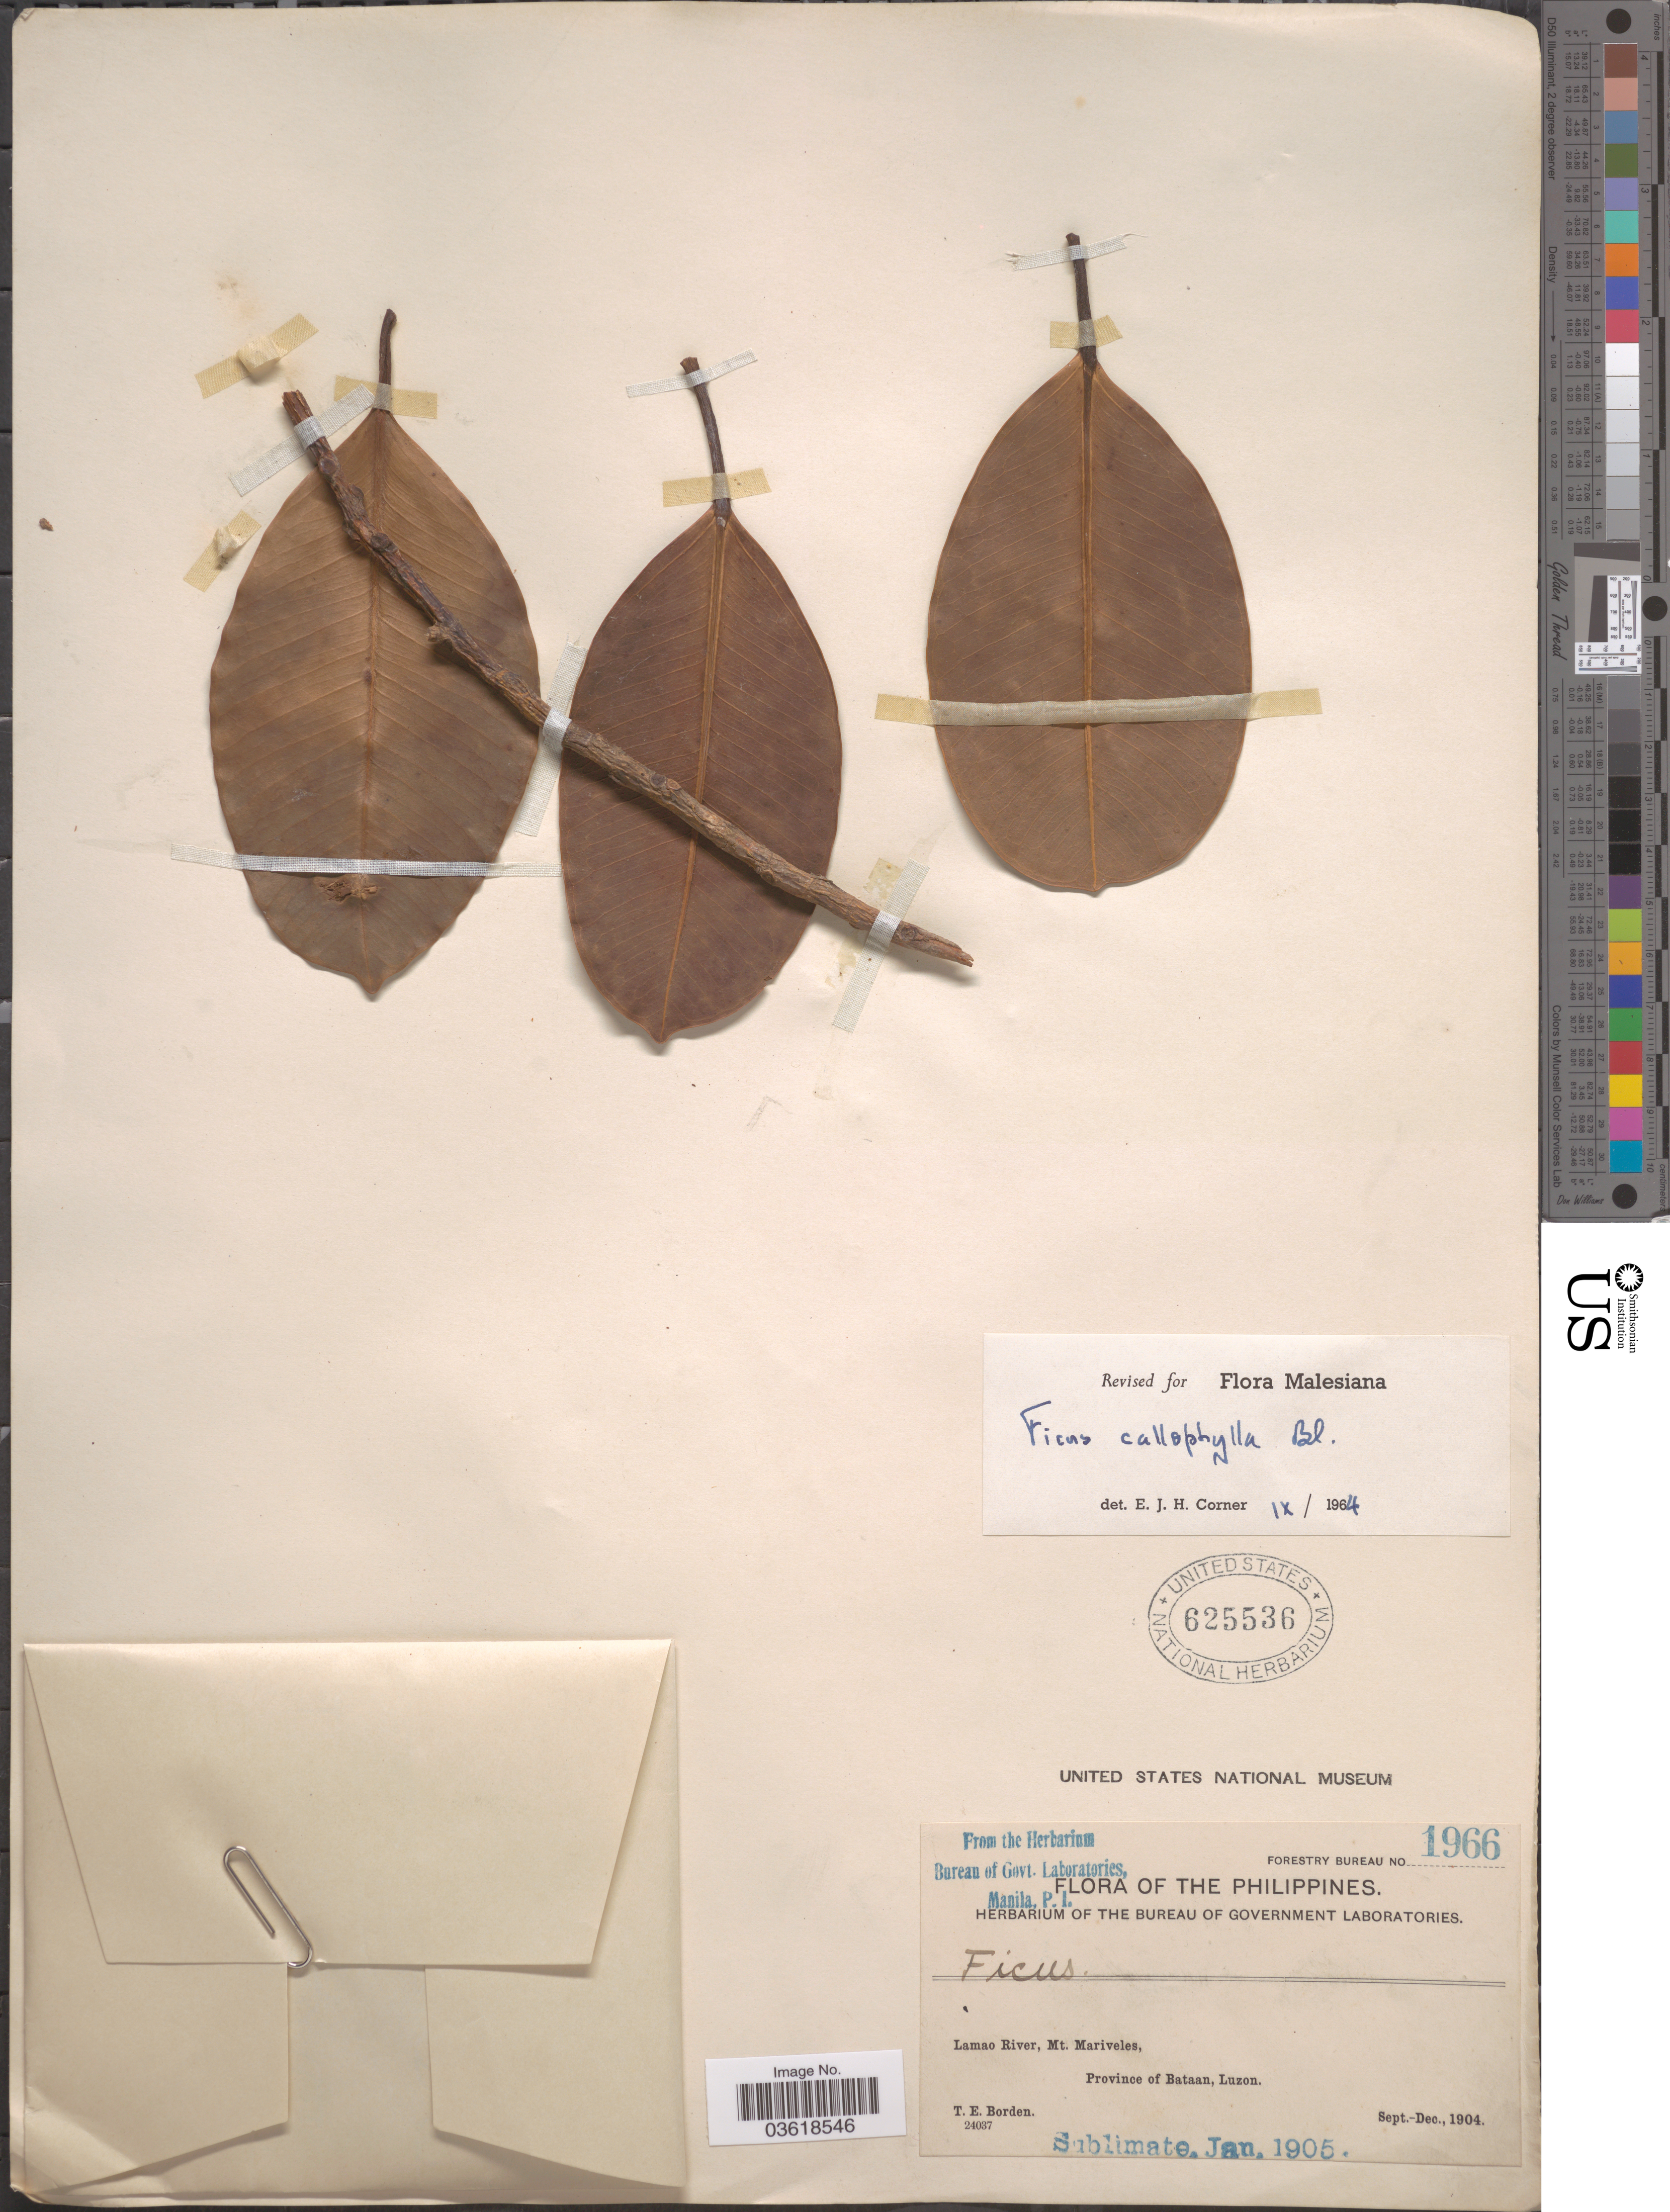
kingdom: Plantae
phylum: Tracheophyta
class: Magnoliopsida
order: Rosales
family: Moraceae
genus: Ficus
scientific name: Ficus callophylla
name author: Blume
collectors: T. E. Borden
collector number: Forestry Bureau 1966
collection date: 1904-09/1904-12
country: Philippines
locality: Lamao River, Mt. Mariveles, Province of Bataan, Luzon.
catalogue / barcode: US 625536